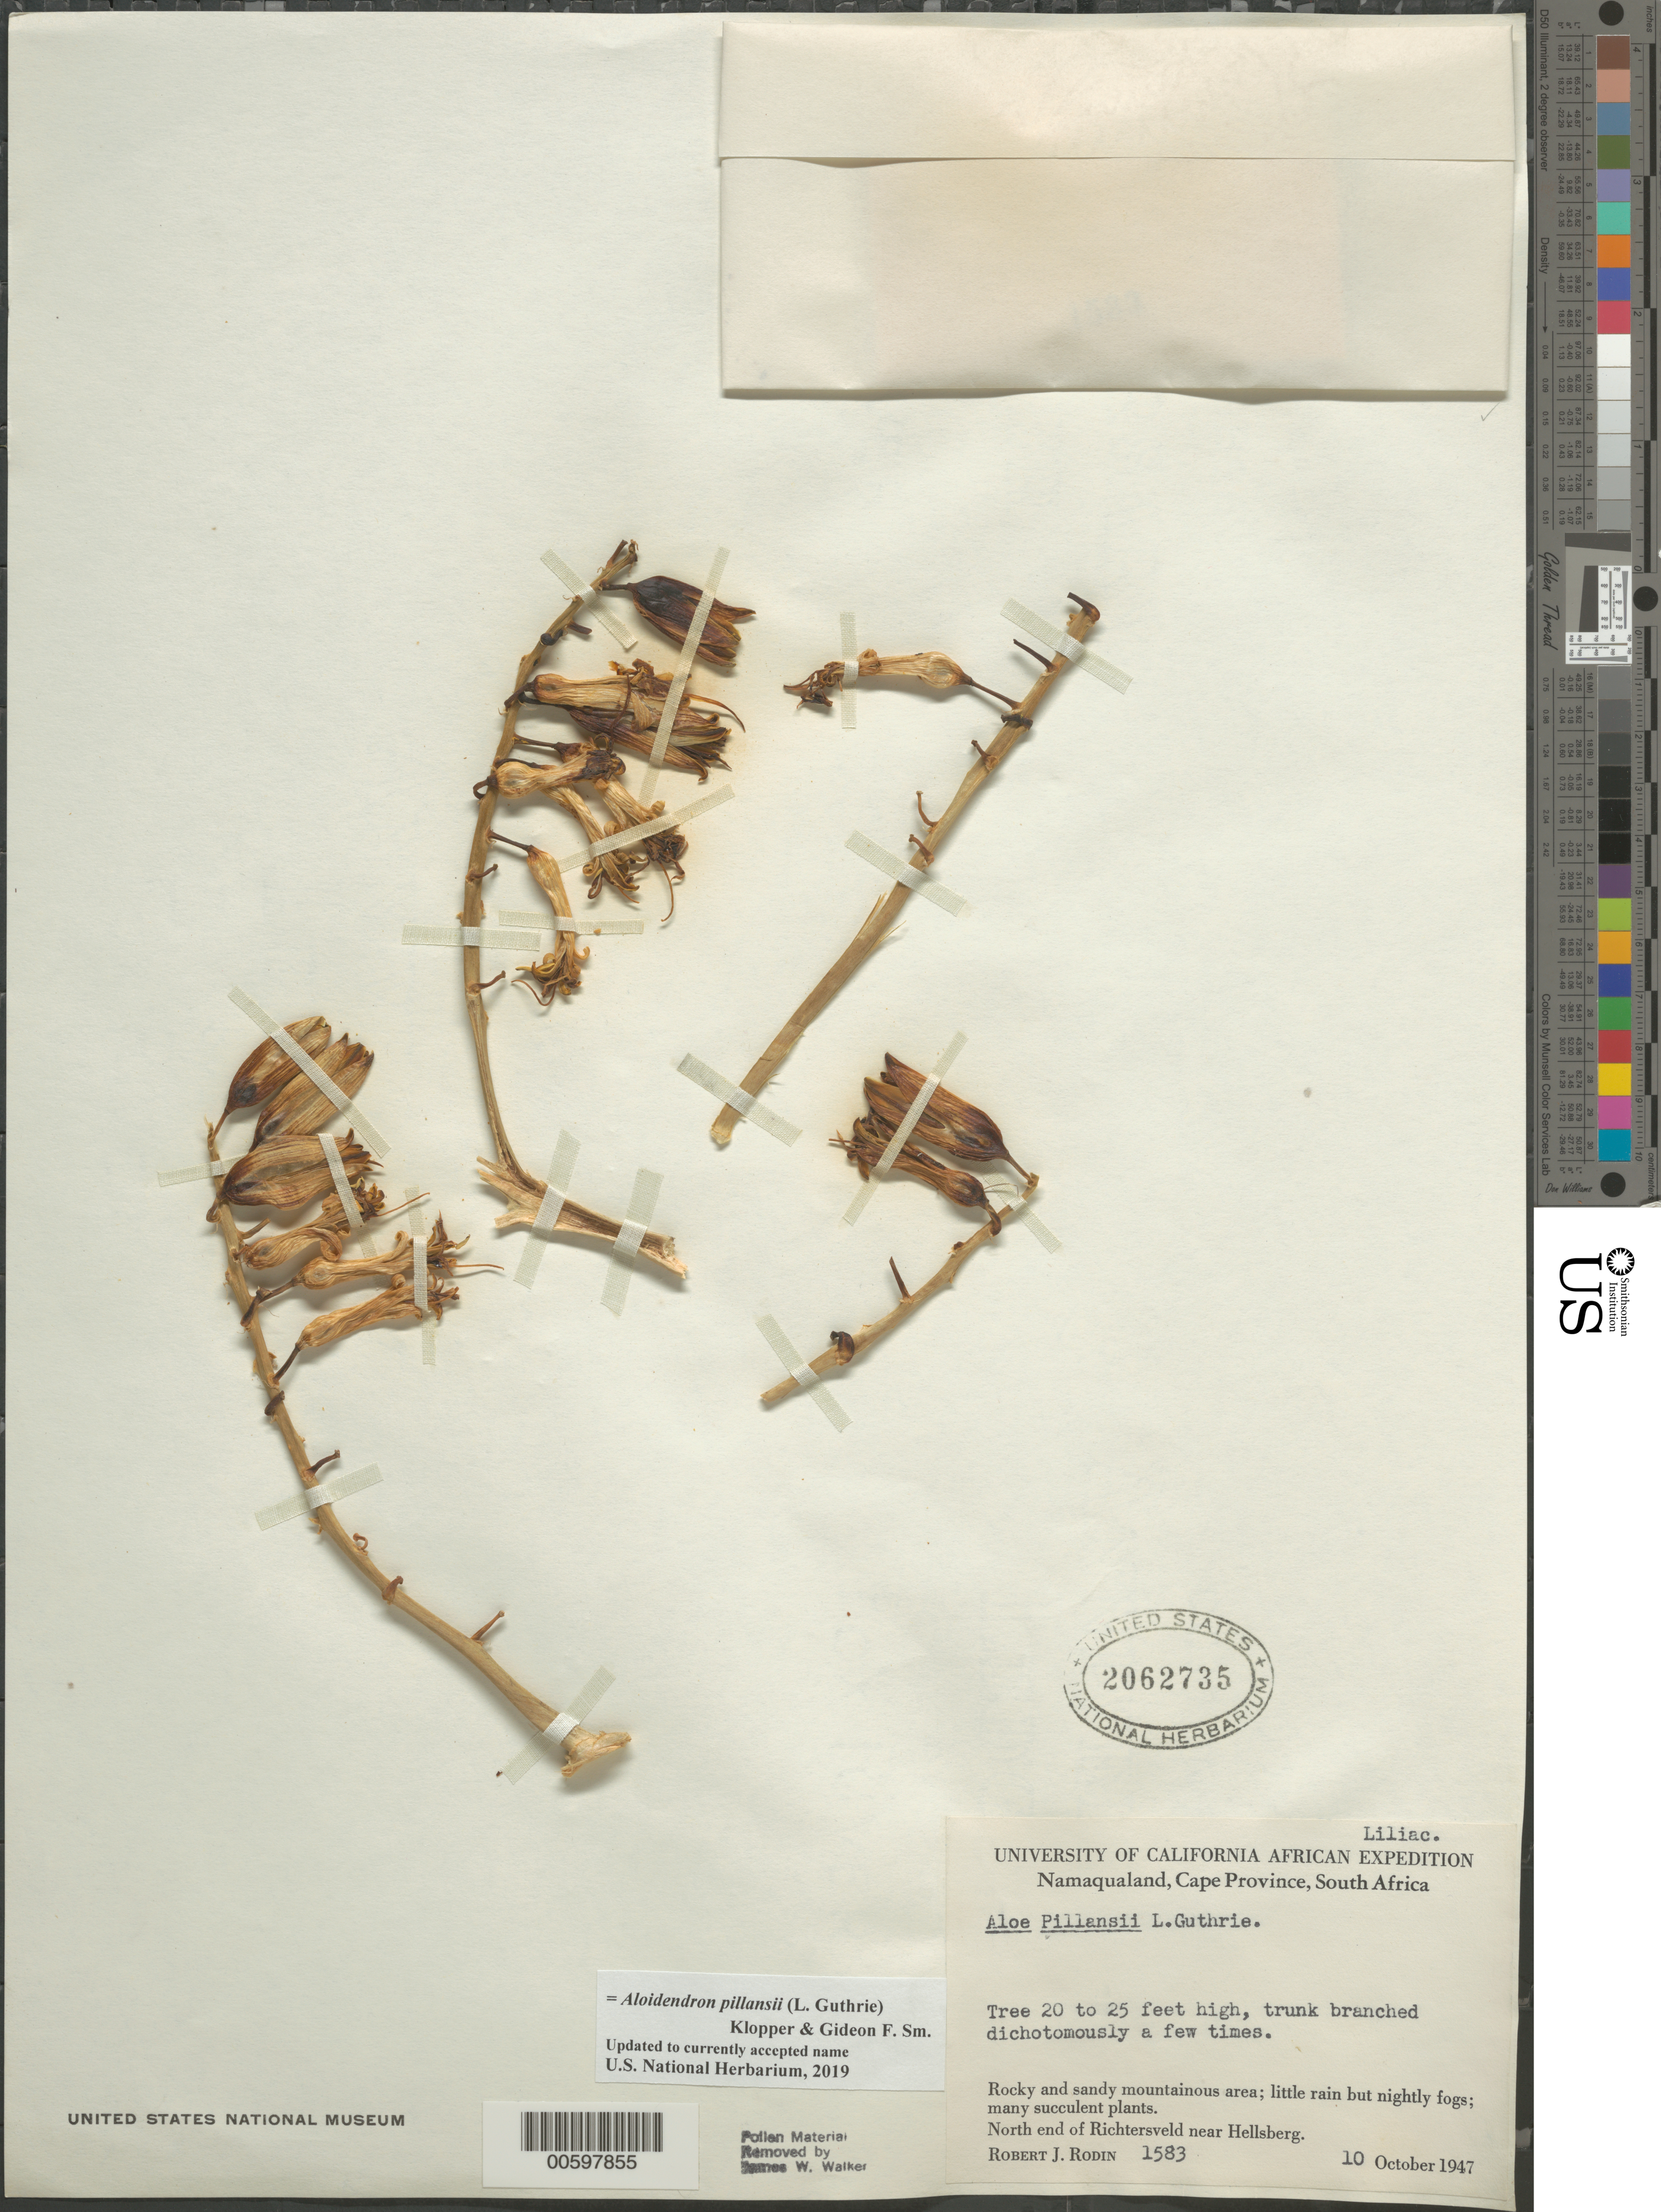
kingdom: Plantae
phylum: Tracheophyta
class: Liliopsida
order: Asparagales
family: Asphodelaceae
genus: Aloidendron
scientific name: Aloidendron pillansii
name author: (L. Guthrie) Klopper & Gideon F. Sm.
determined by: Strong, Mark T., (BOT), Smithsonian Institution - National Museum of Natural History (UNITED STATES)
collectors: R. J. Rodin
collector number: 1583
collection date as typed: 10 Oct 1947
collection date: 1947-10-10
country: South Africa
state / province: Northern Cape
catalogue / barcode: US 2062735